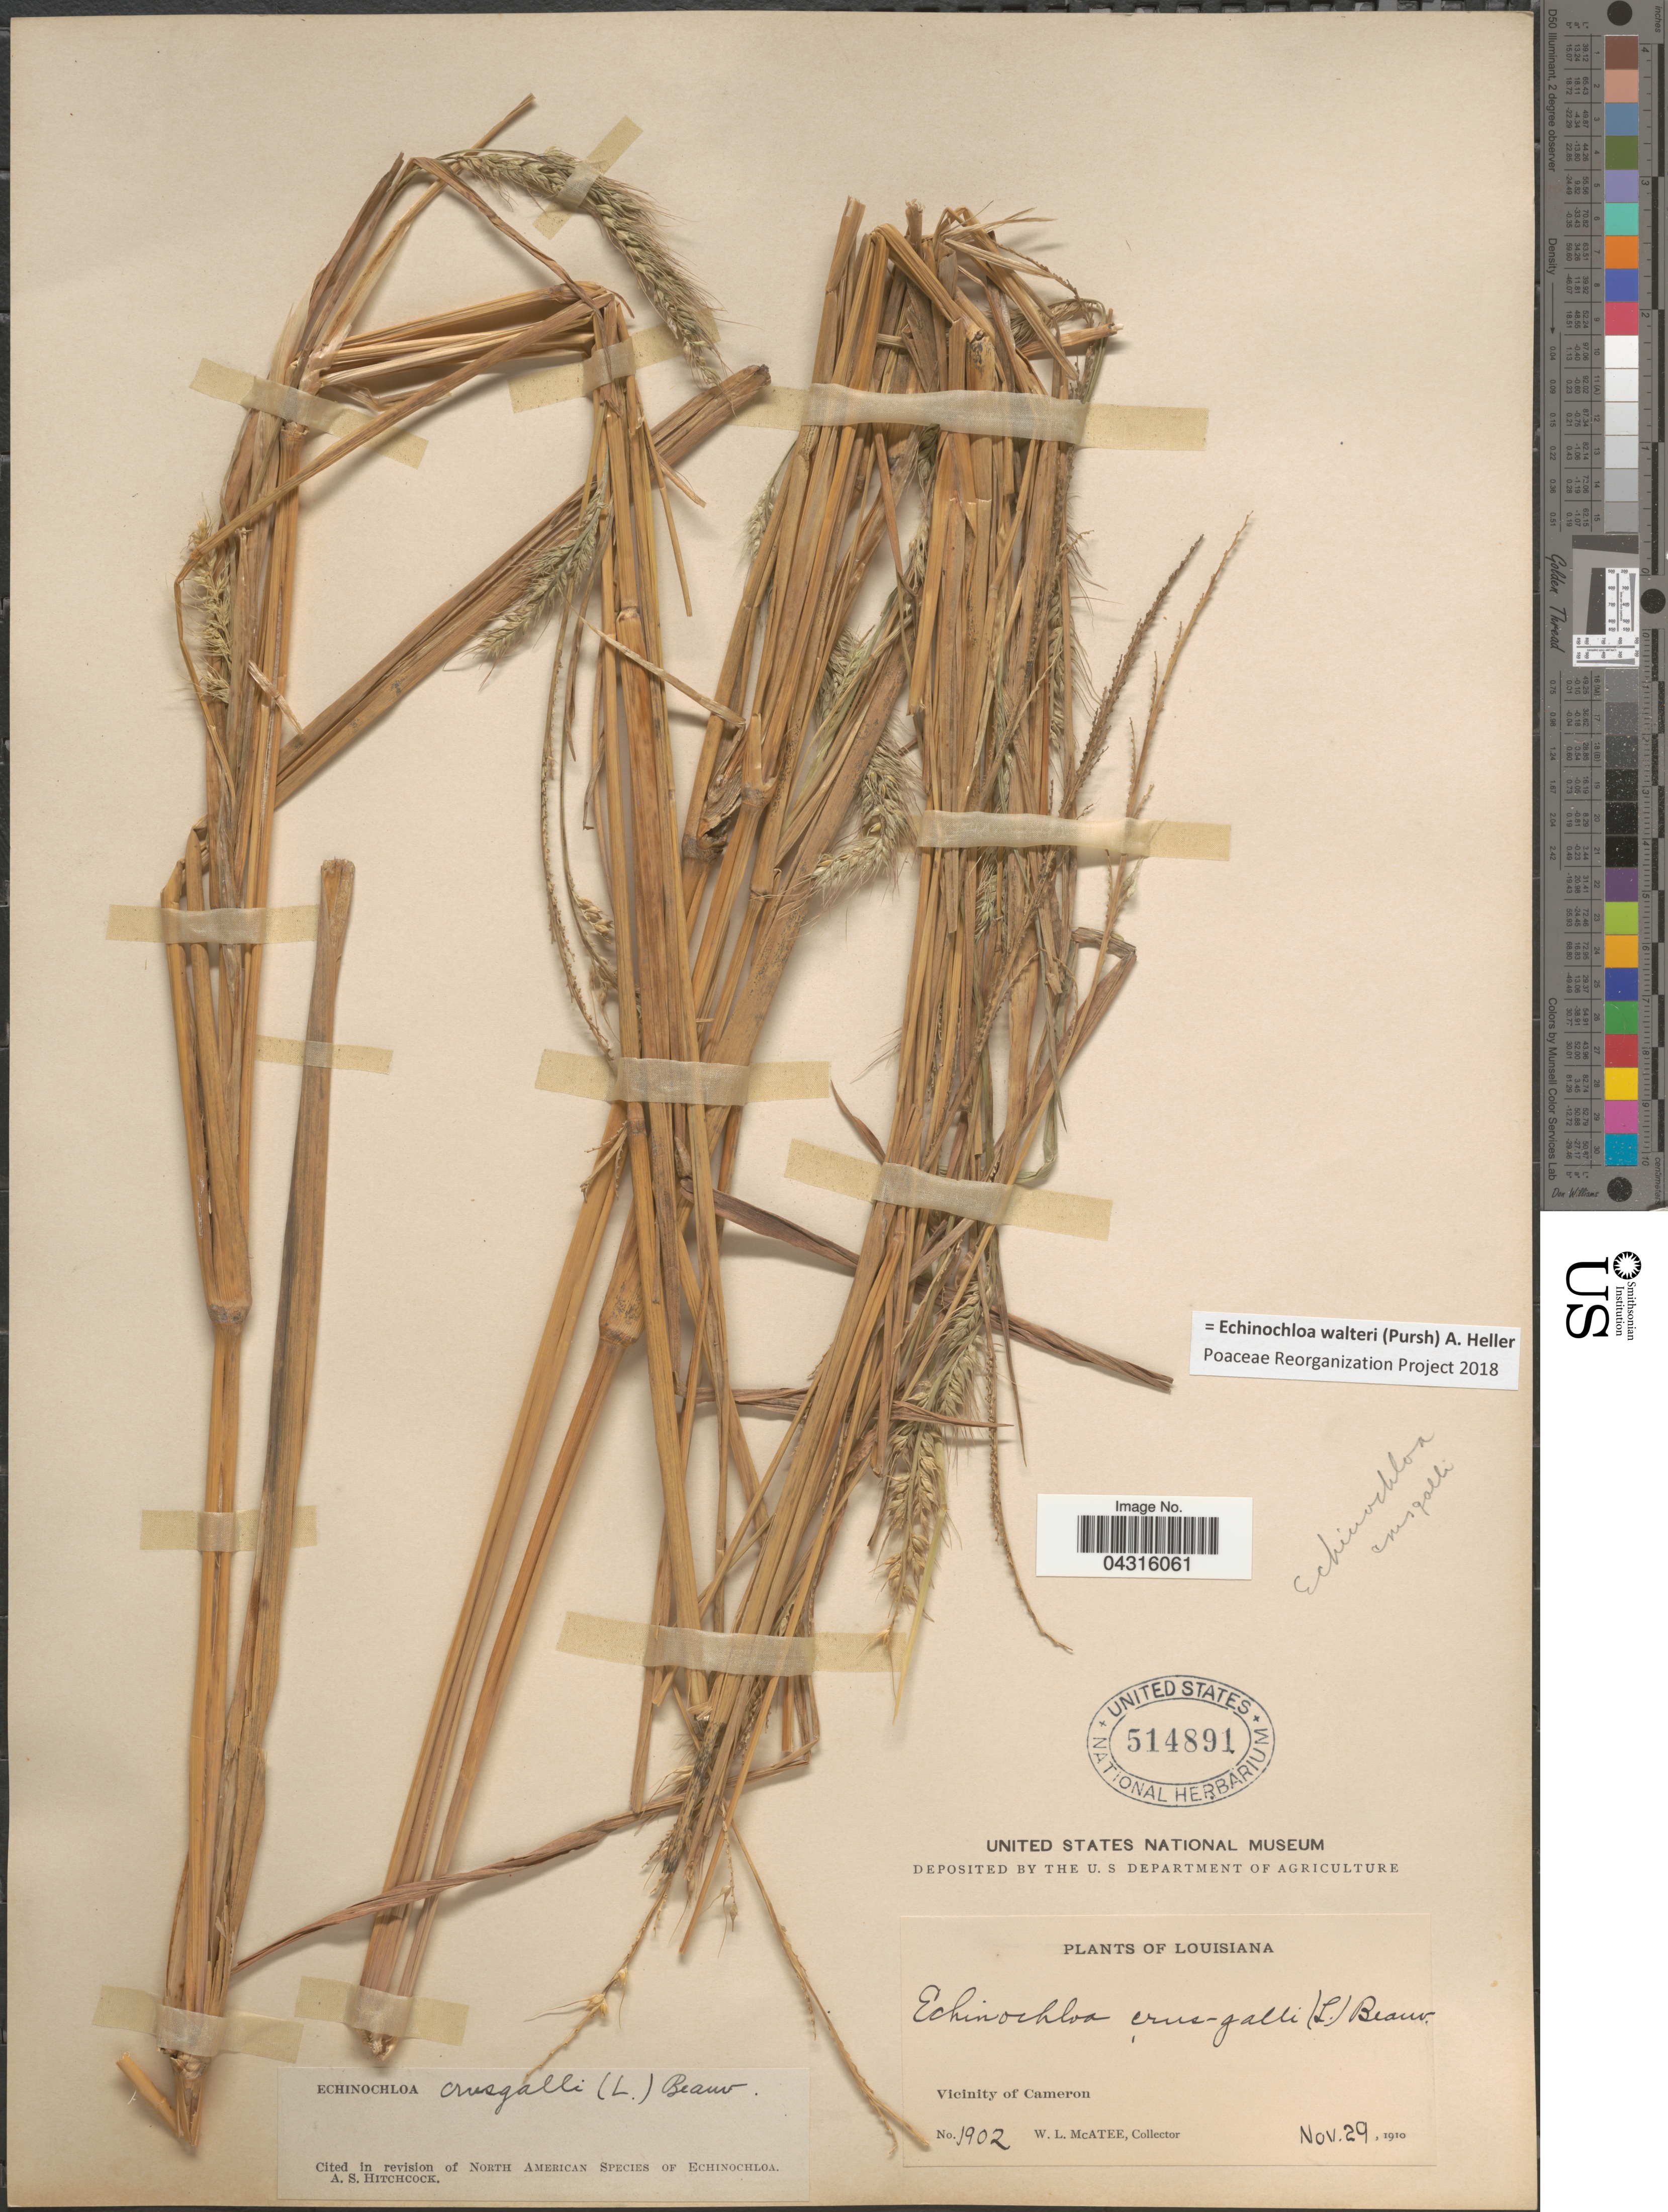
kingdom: Plantae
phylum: Tracheophyta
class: Liliopsida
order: Poales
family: Poaceae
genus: Echinochloa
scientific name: Echinochloa walteri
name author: (Pursh) A. Heller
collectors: W. McAtee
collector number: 1902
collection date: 1910-11-29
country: United States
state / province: Louisiana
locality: Vicinity of Cameron.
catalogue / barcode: US 514891